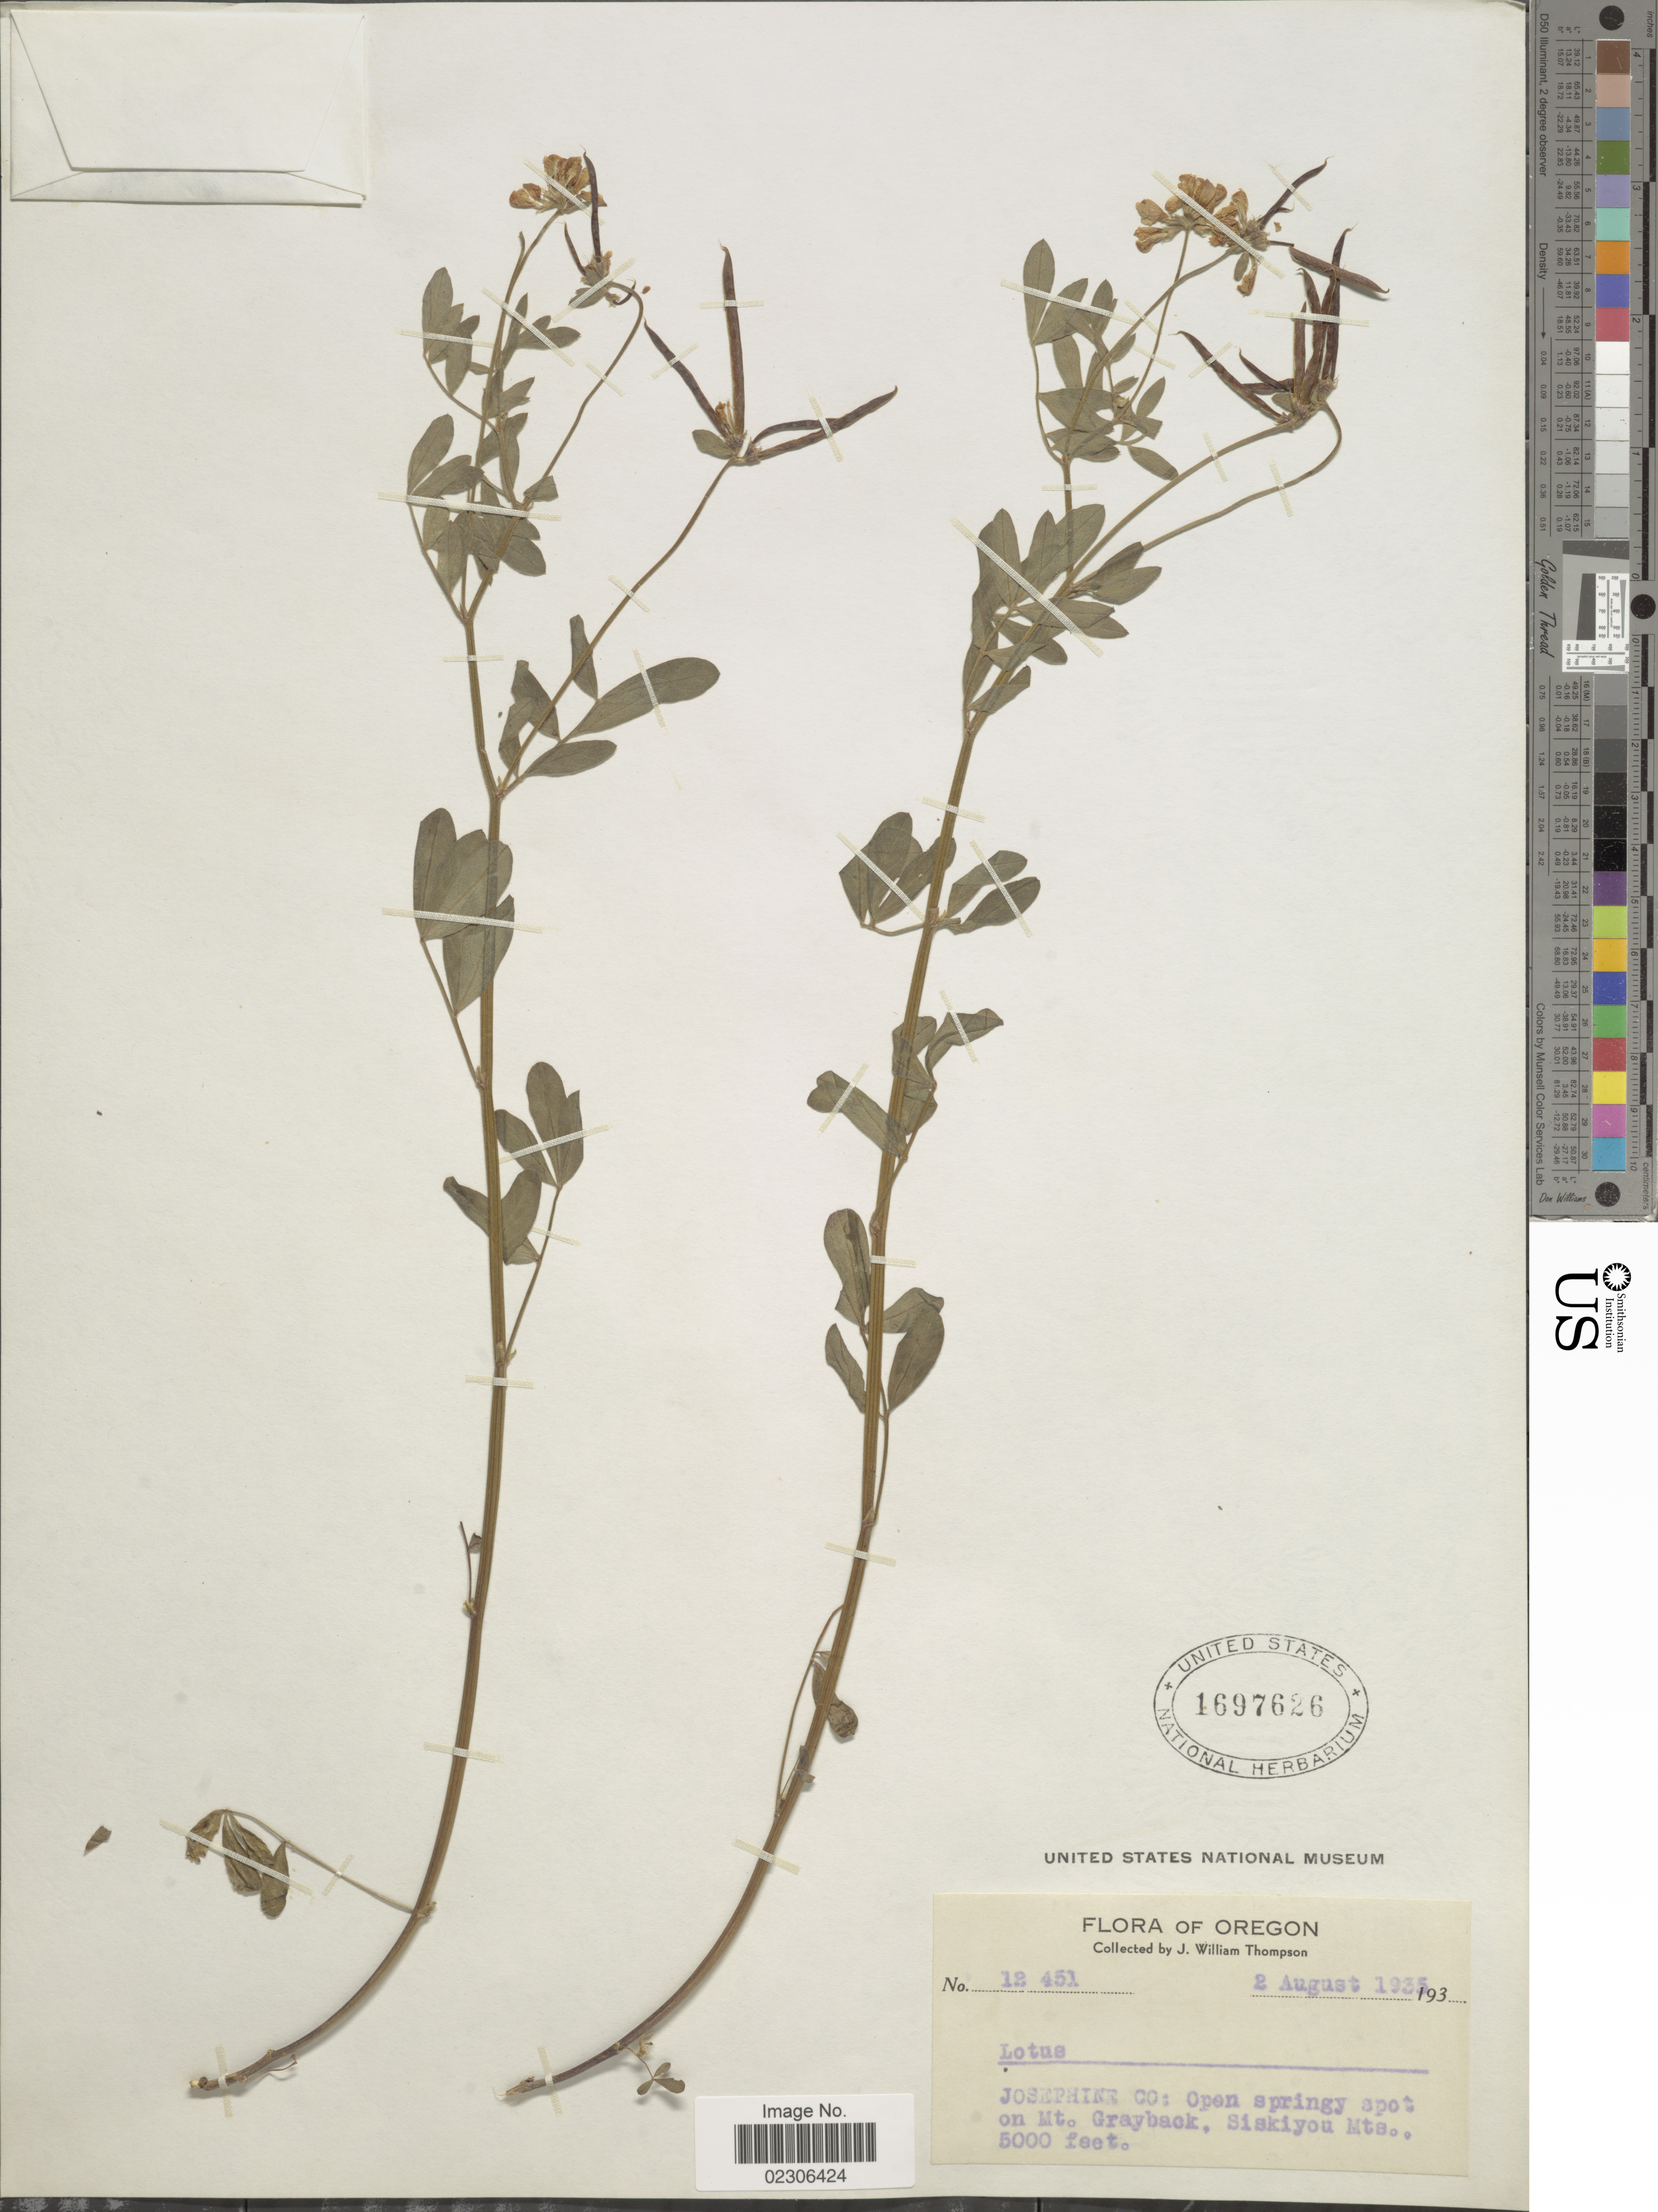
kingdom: Plantae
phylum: Tracheophyta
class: Magnoliopsida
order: Fabales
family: Fabaceae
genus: Lotus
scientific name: Lotus sp.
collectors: J. W. Thompson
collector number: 12451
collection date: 1935-08-02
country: United States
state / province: Oregon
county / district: Josephine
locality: Josephine Co: Open springy spot on Mt. Grayback, Siskiyou Mts.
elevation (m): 1524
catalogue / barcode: US 1697626